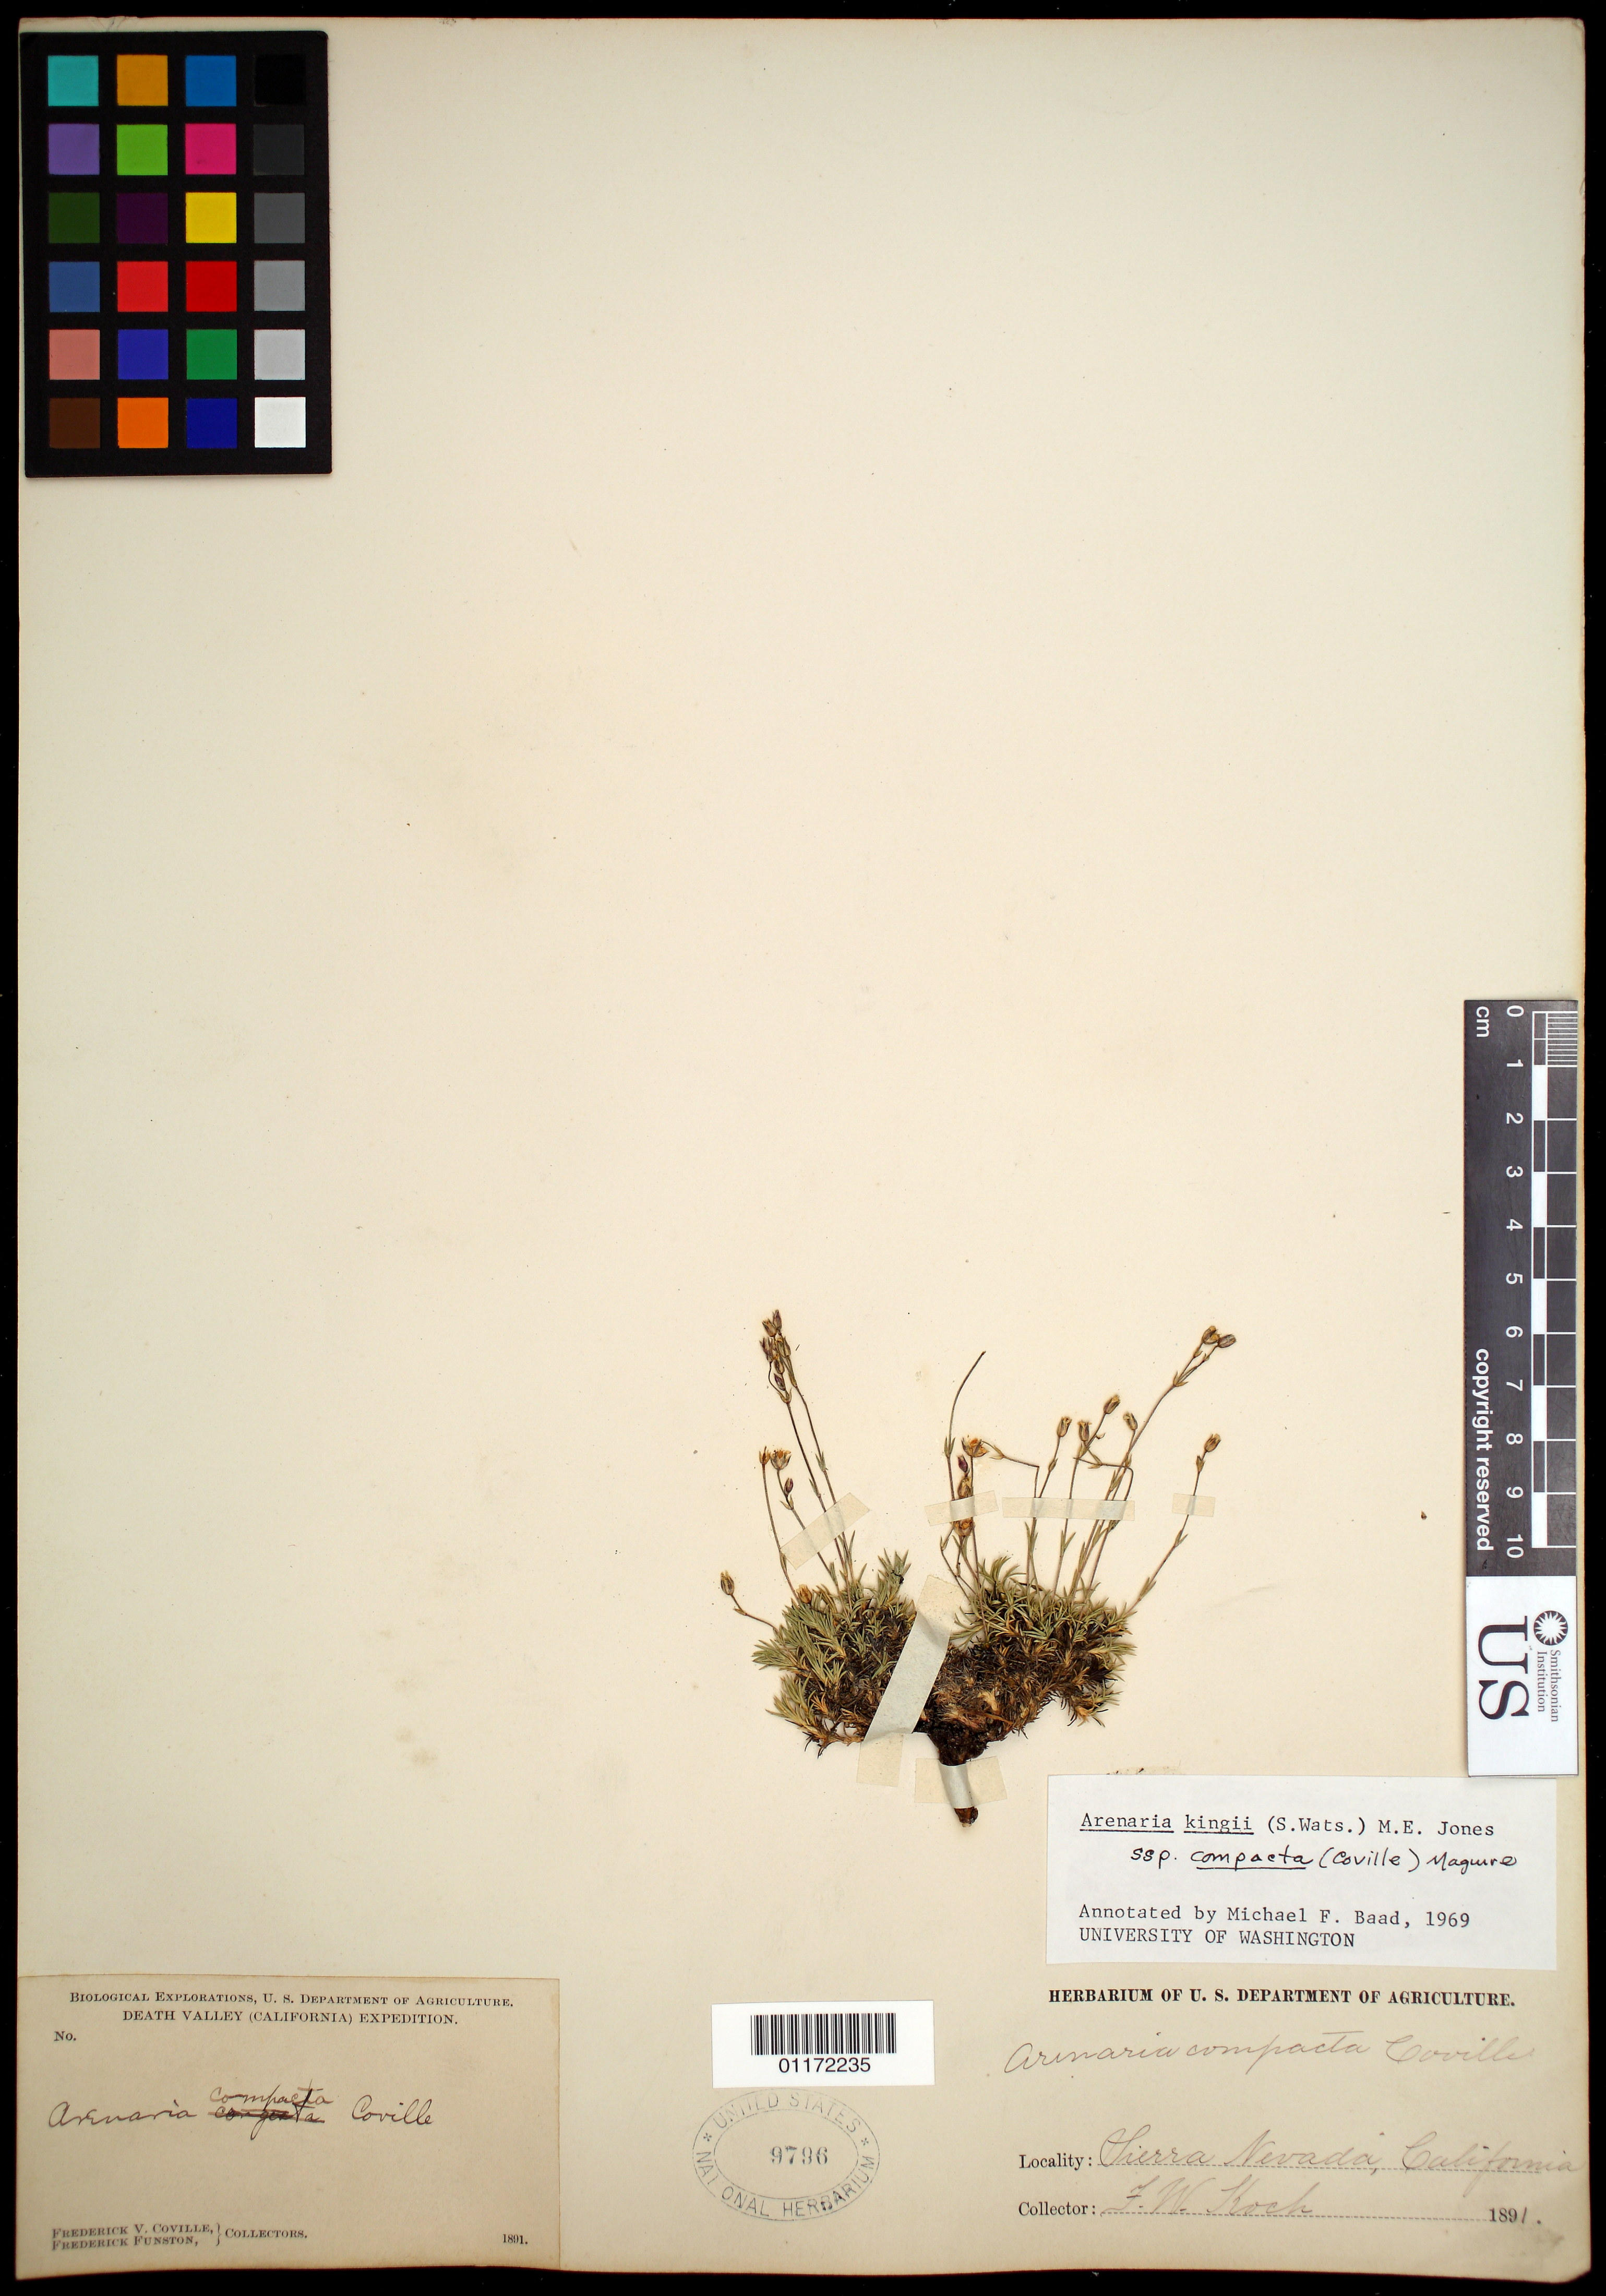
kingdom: Plantae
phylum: Tracheophyta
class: Magnoliopsida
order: Caryophyllales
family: Caryophyllaceae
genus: Eremogone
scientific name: Eremogone kingii var. compacta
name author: (Coville) N.H. Holmgren & P.K. Holmgren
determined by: U.S. National Herbarium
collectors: F. W. Koch, F. V. Coville & F. Funston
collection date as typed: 1891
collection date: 1891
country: United States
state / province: California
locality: Sierra Nevada.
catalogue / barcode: US 9796